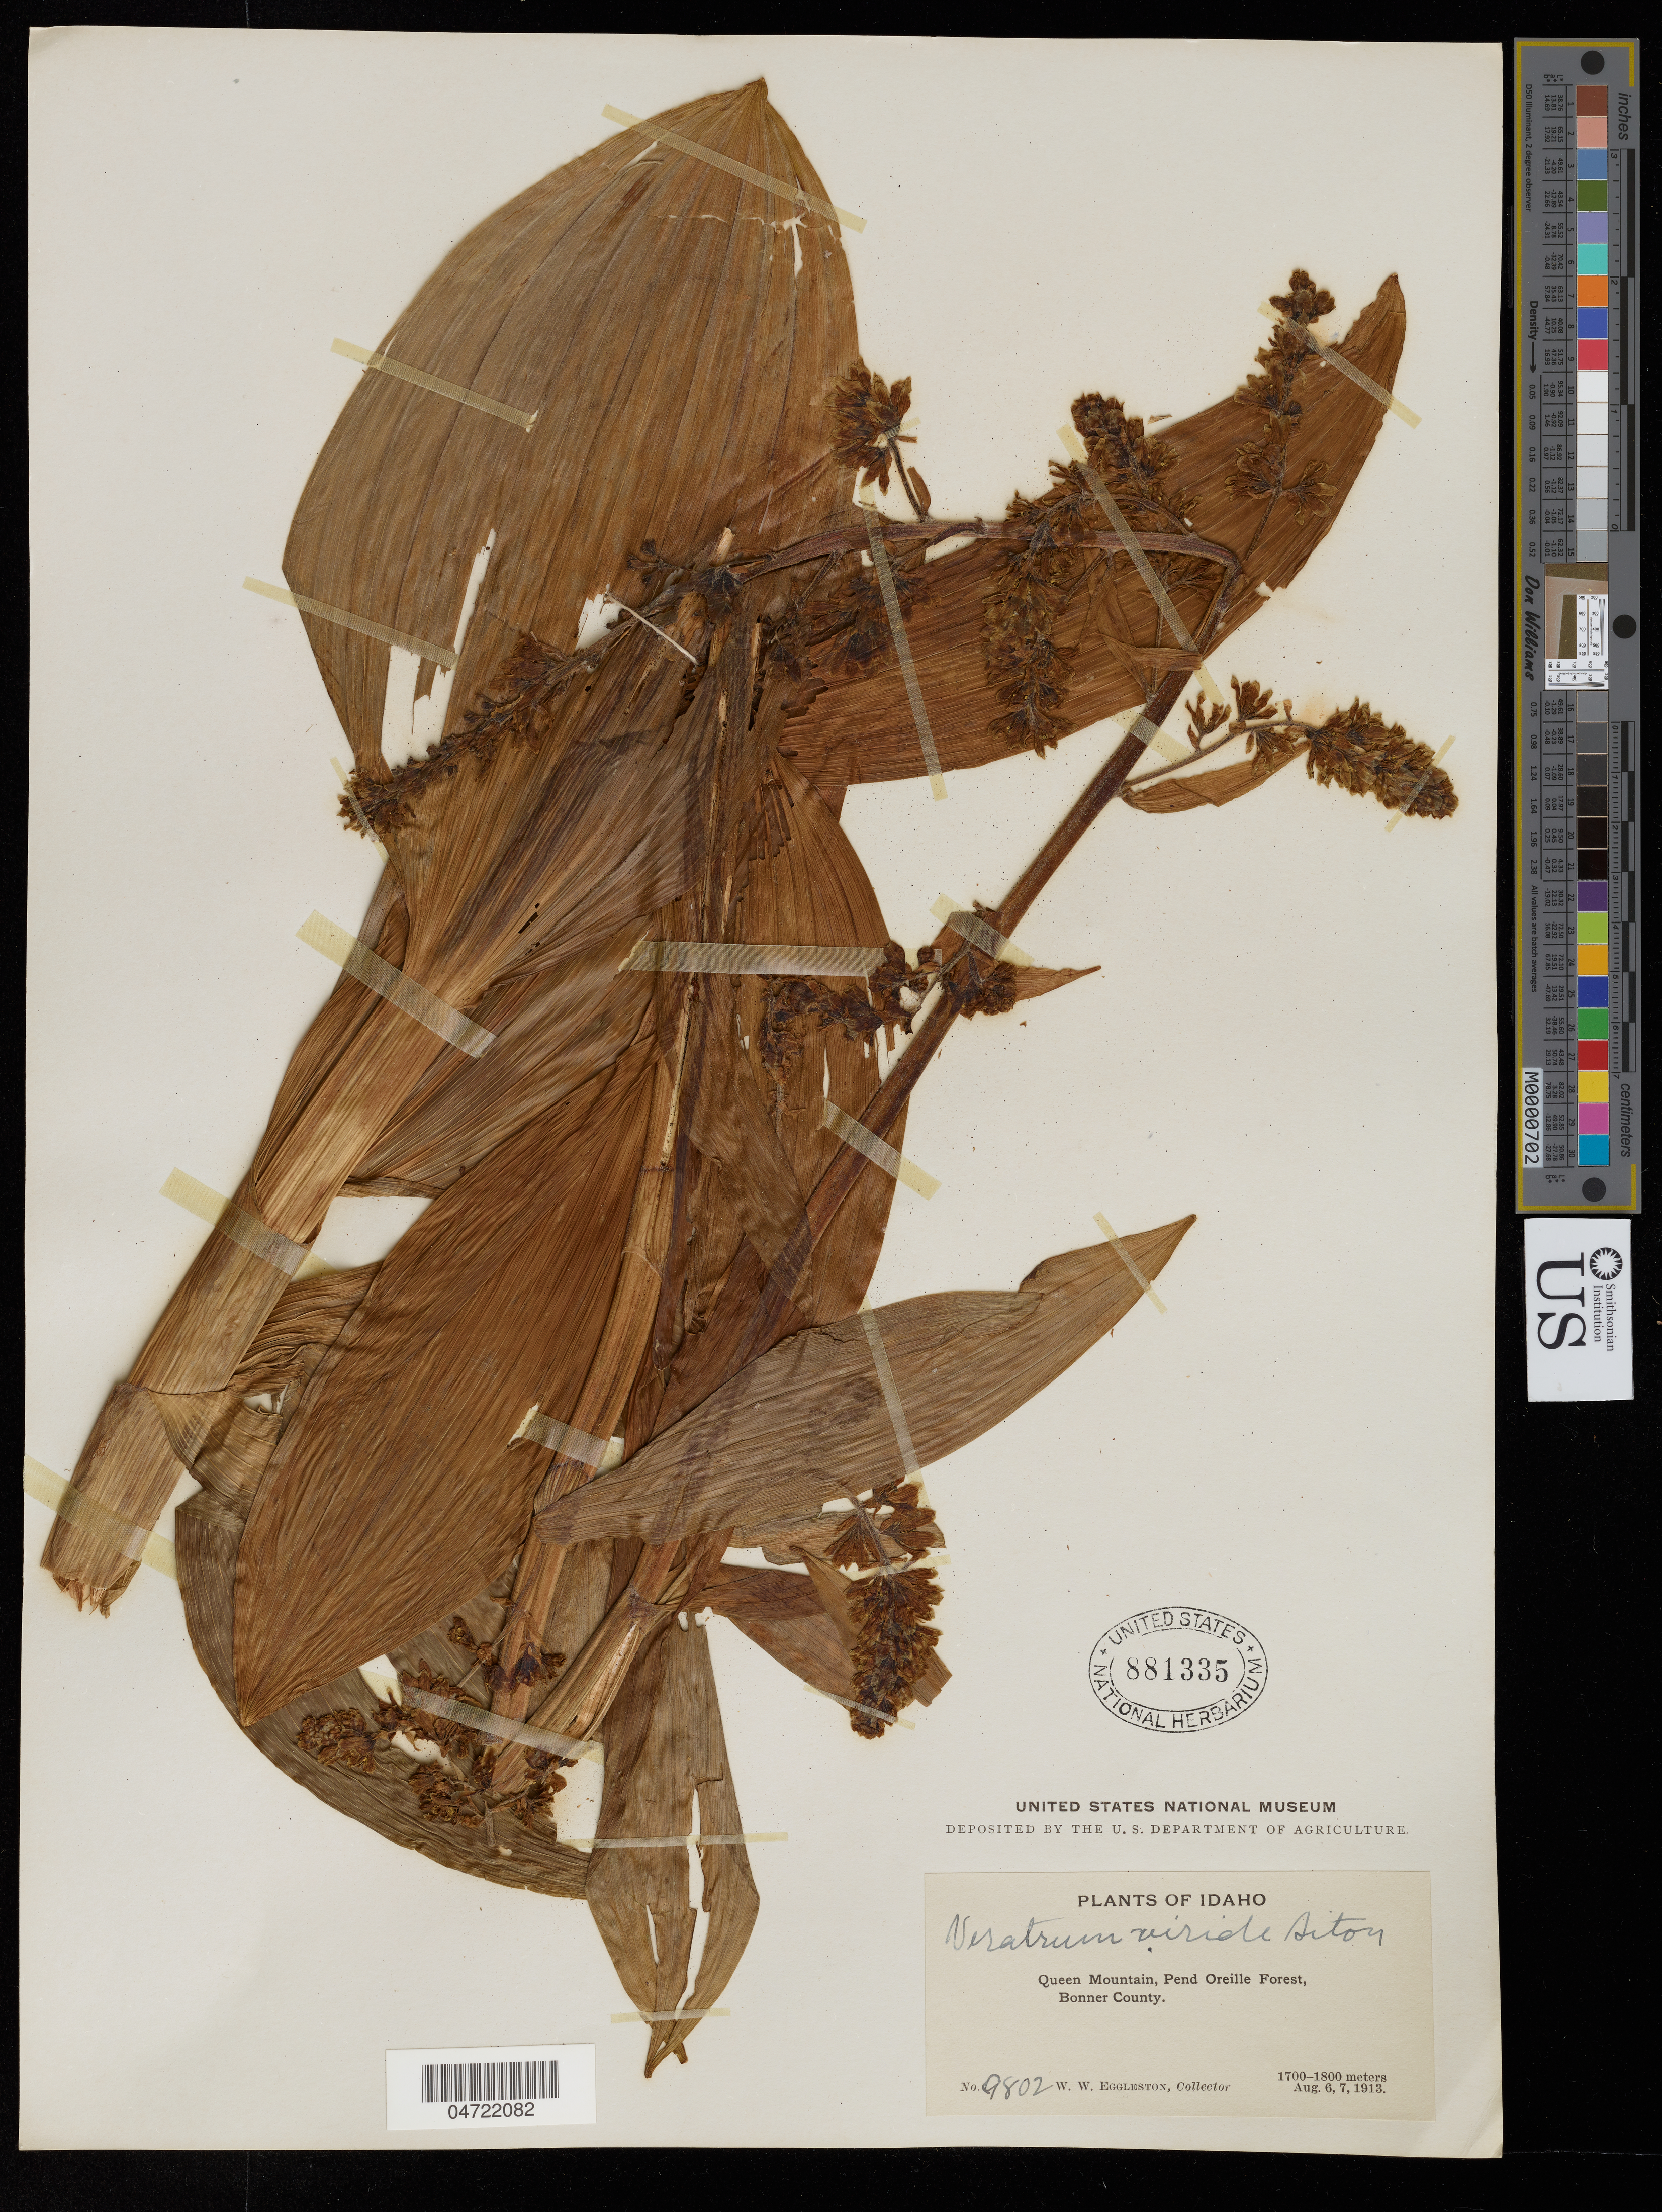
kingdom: Plantae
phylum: Tracheophyta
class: Liliopsida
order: Liliales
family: Melanthiaceae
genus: Veratrum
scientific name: Veratrum viride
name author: Aiton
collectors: W. W. Eggleston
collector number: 9802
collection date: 1913-08-06/1913-08-07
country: United States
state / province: Idaho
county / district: Bonner County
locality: Queen Mountain, Pend Oreille Forest.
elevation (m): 1700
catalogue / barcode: US 881335